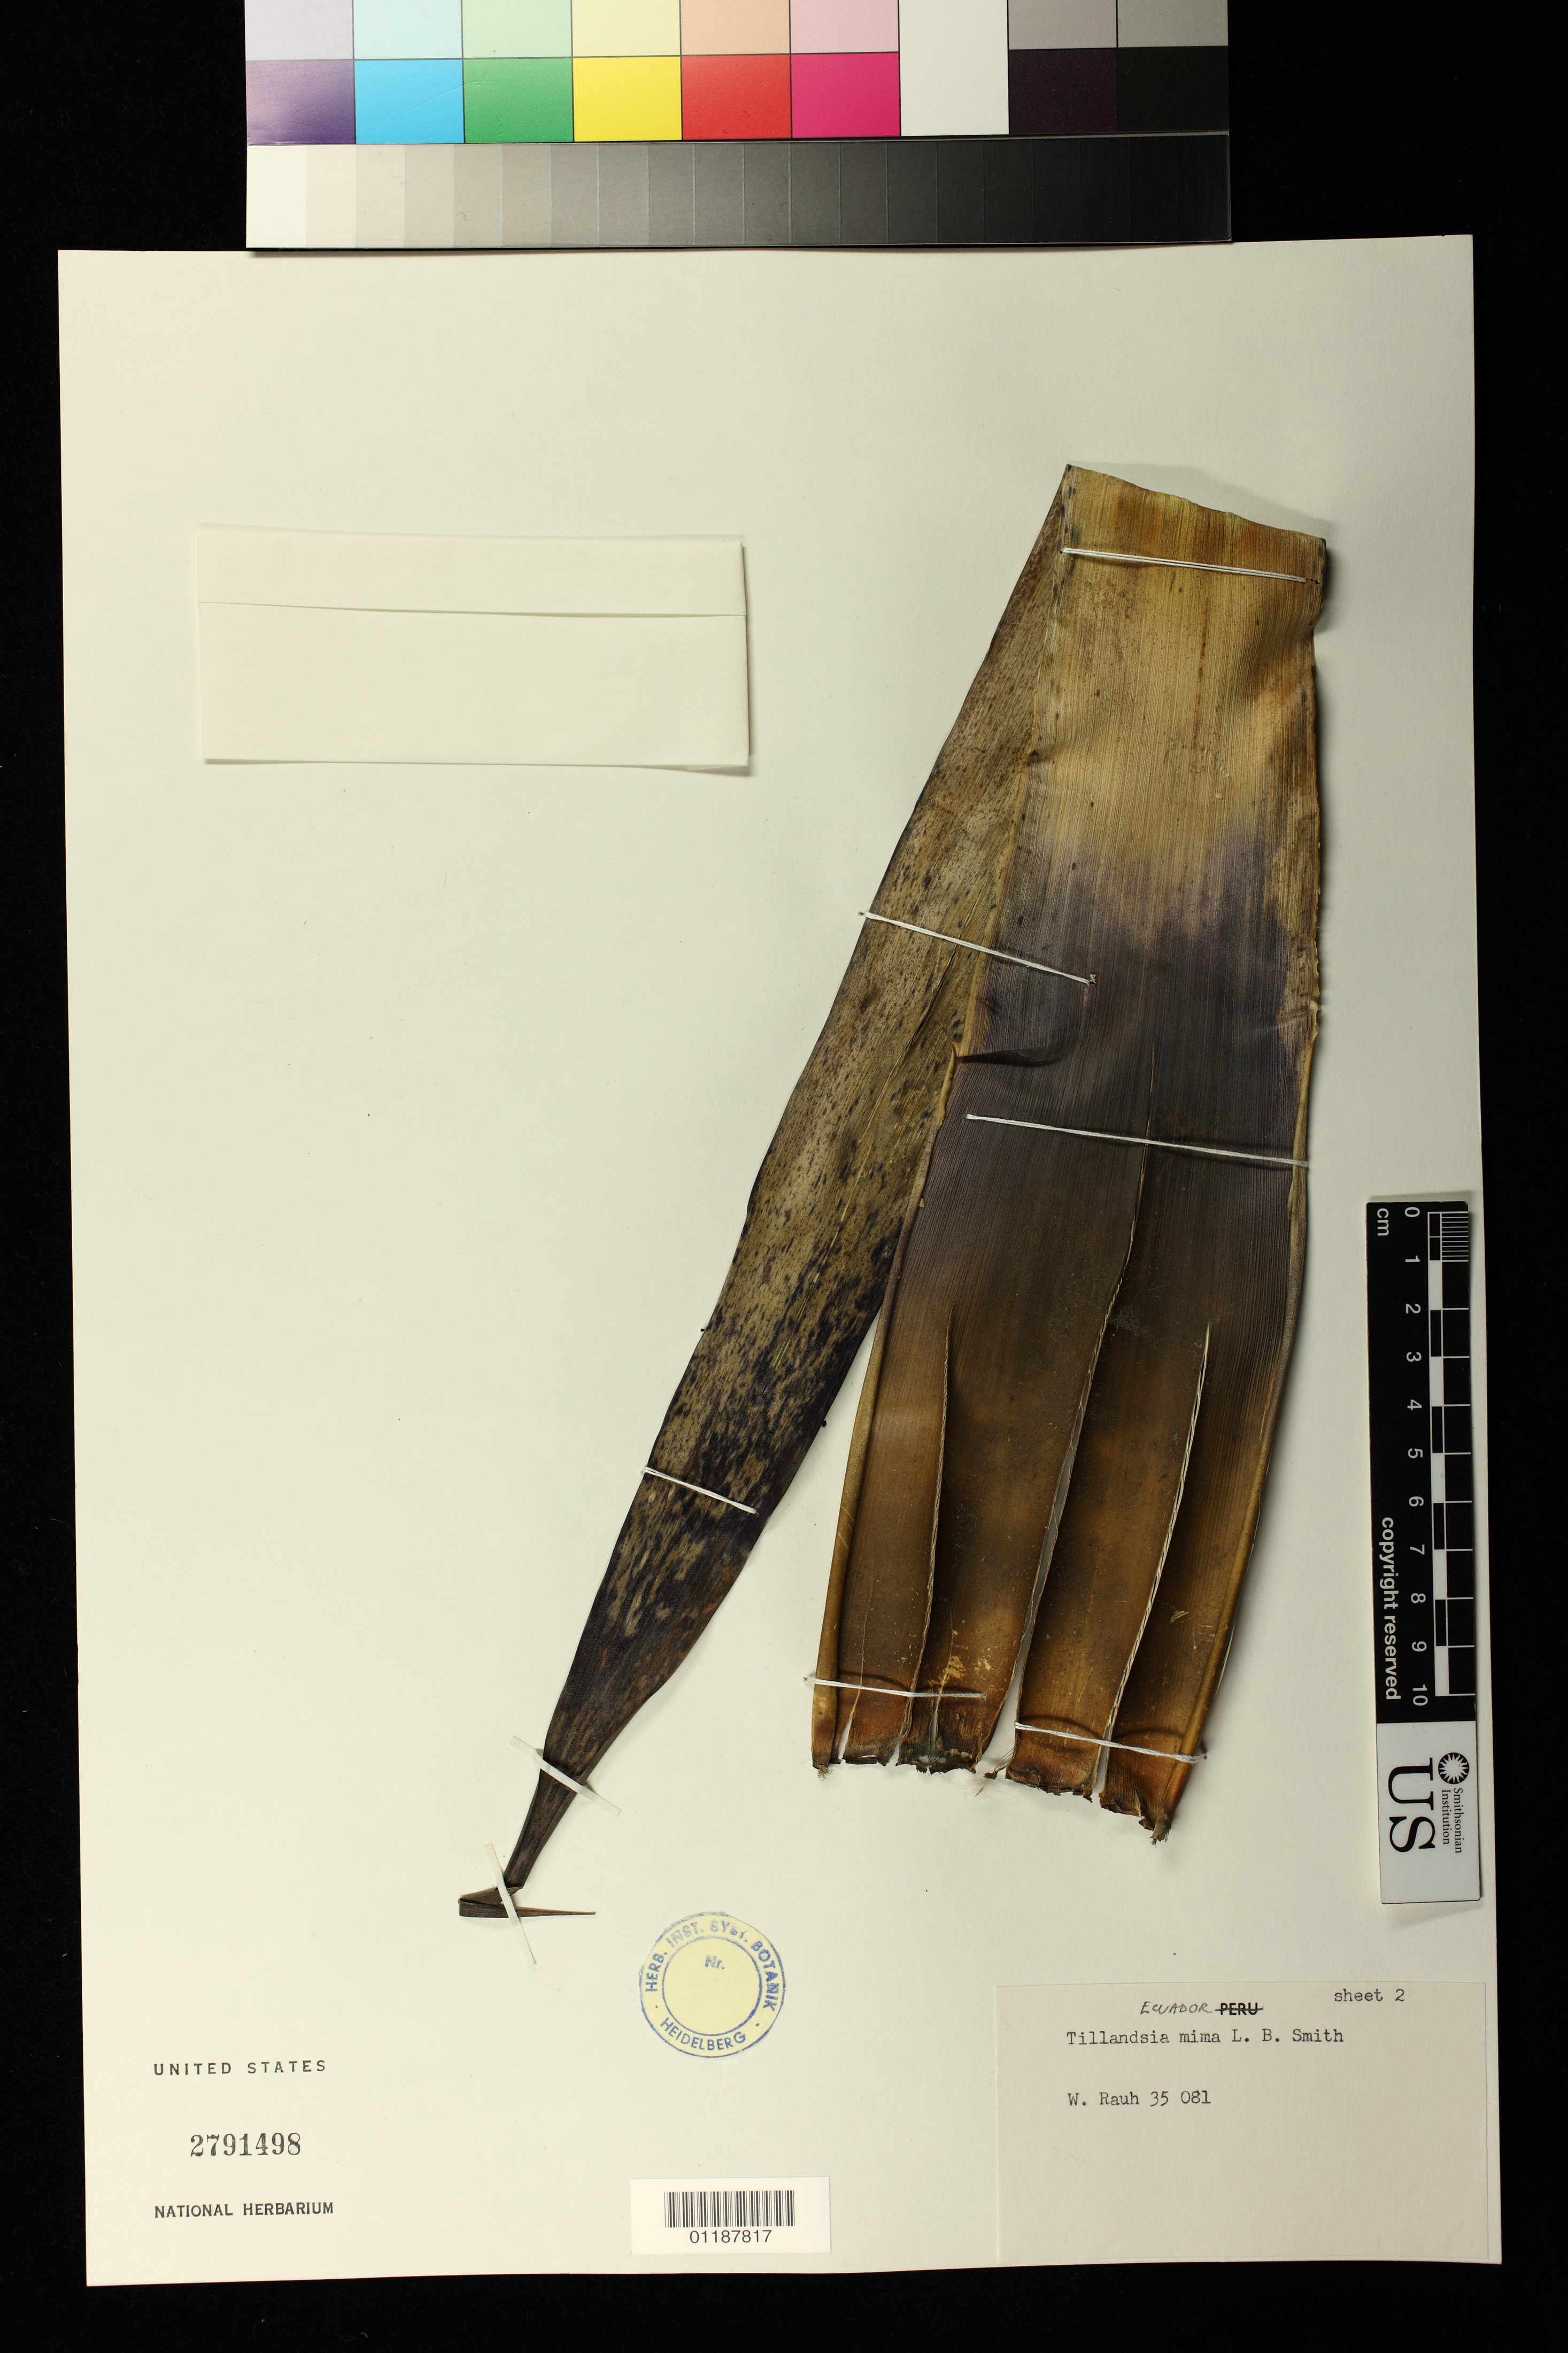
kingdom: Plantae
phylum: Tracheophyta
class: Liliopsida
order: Poales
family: Bromeliaceae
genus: Tillandsia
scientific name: Tillandsia mima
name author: L.B. Sm.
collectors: W. Rauh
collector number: RAUH 35 o81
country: Ecuador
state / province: Azuay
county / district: Cuenca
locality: Sta. Isabel-Giron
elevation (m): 1650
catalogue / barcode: US 2791498